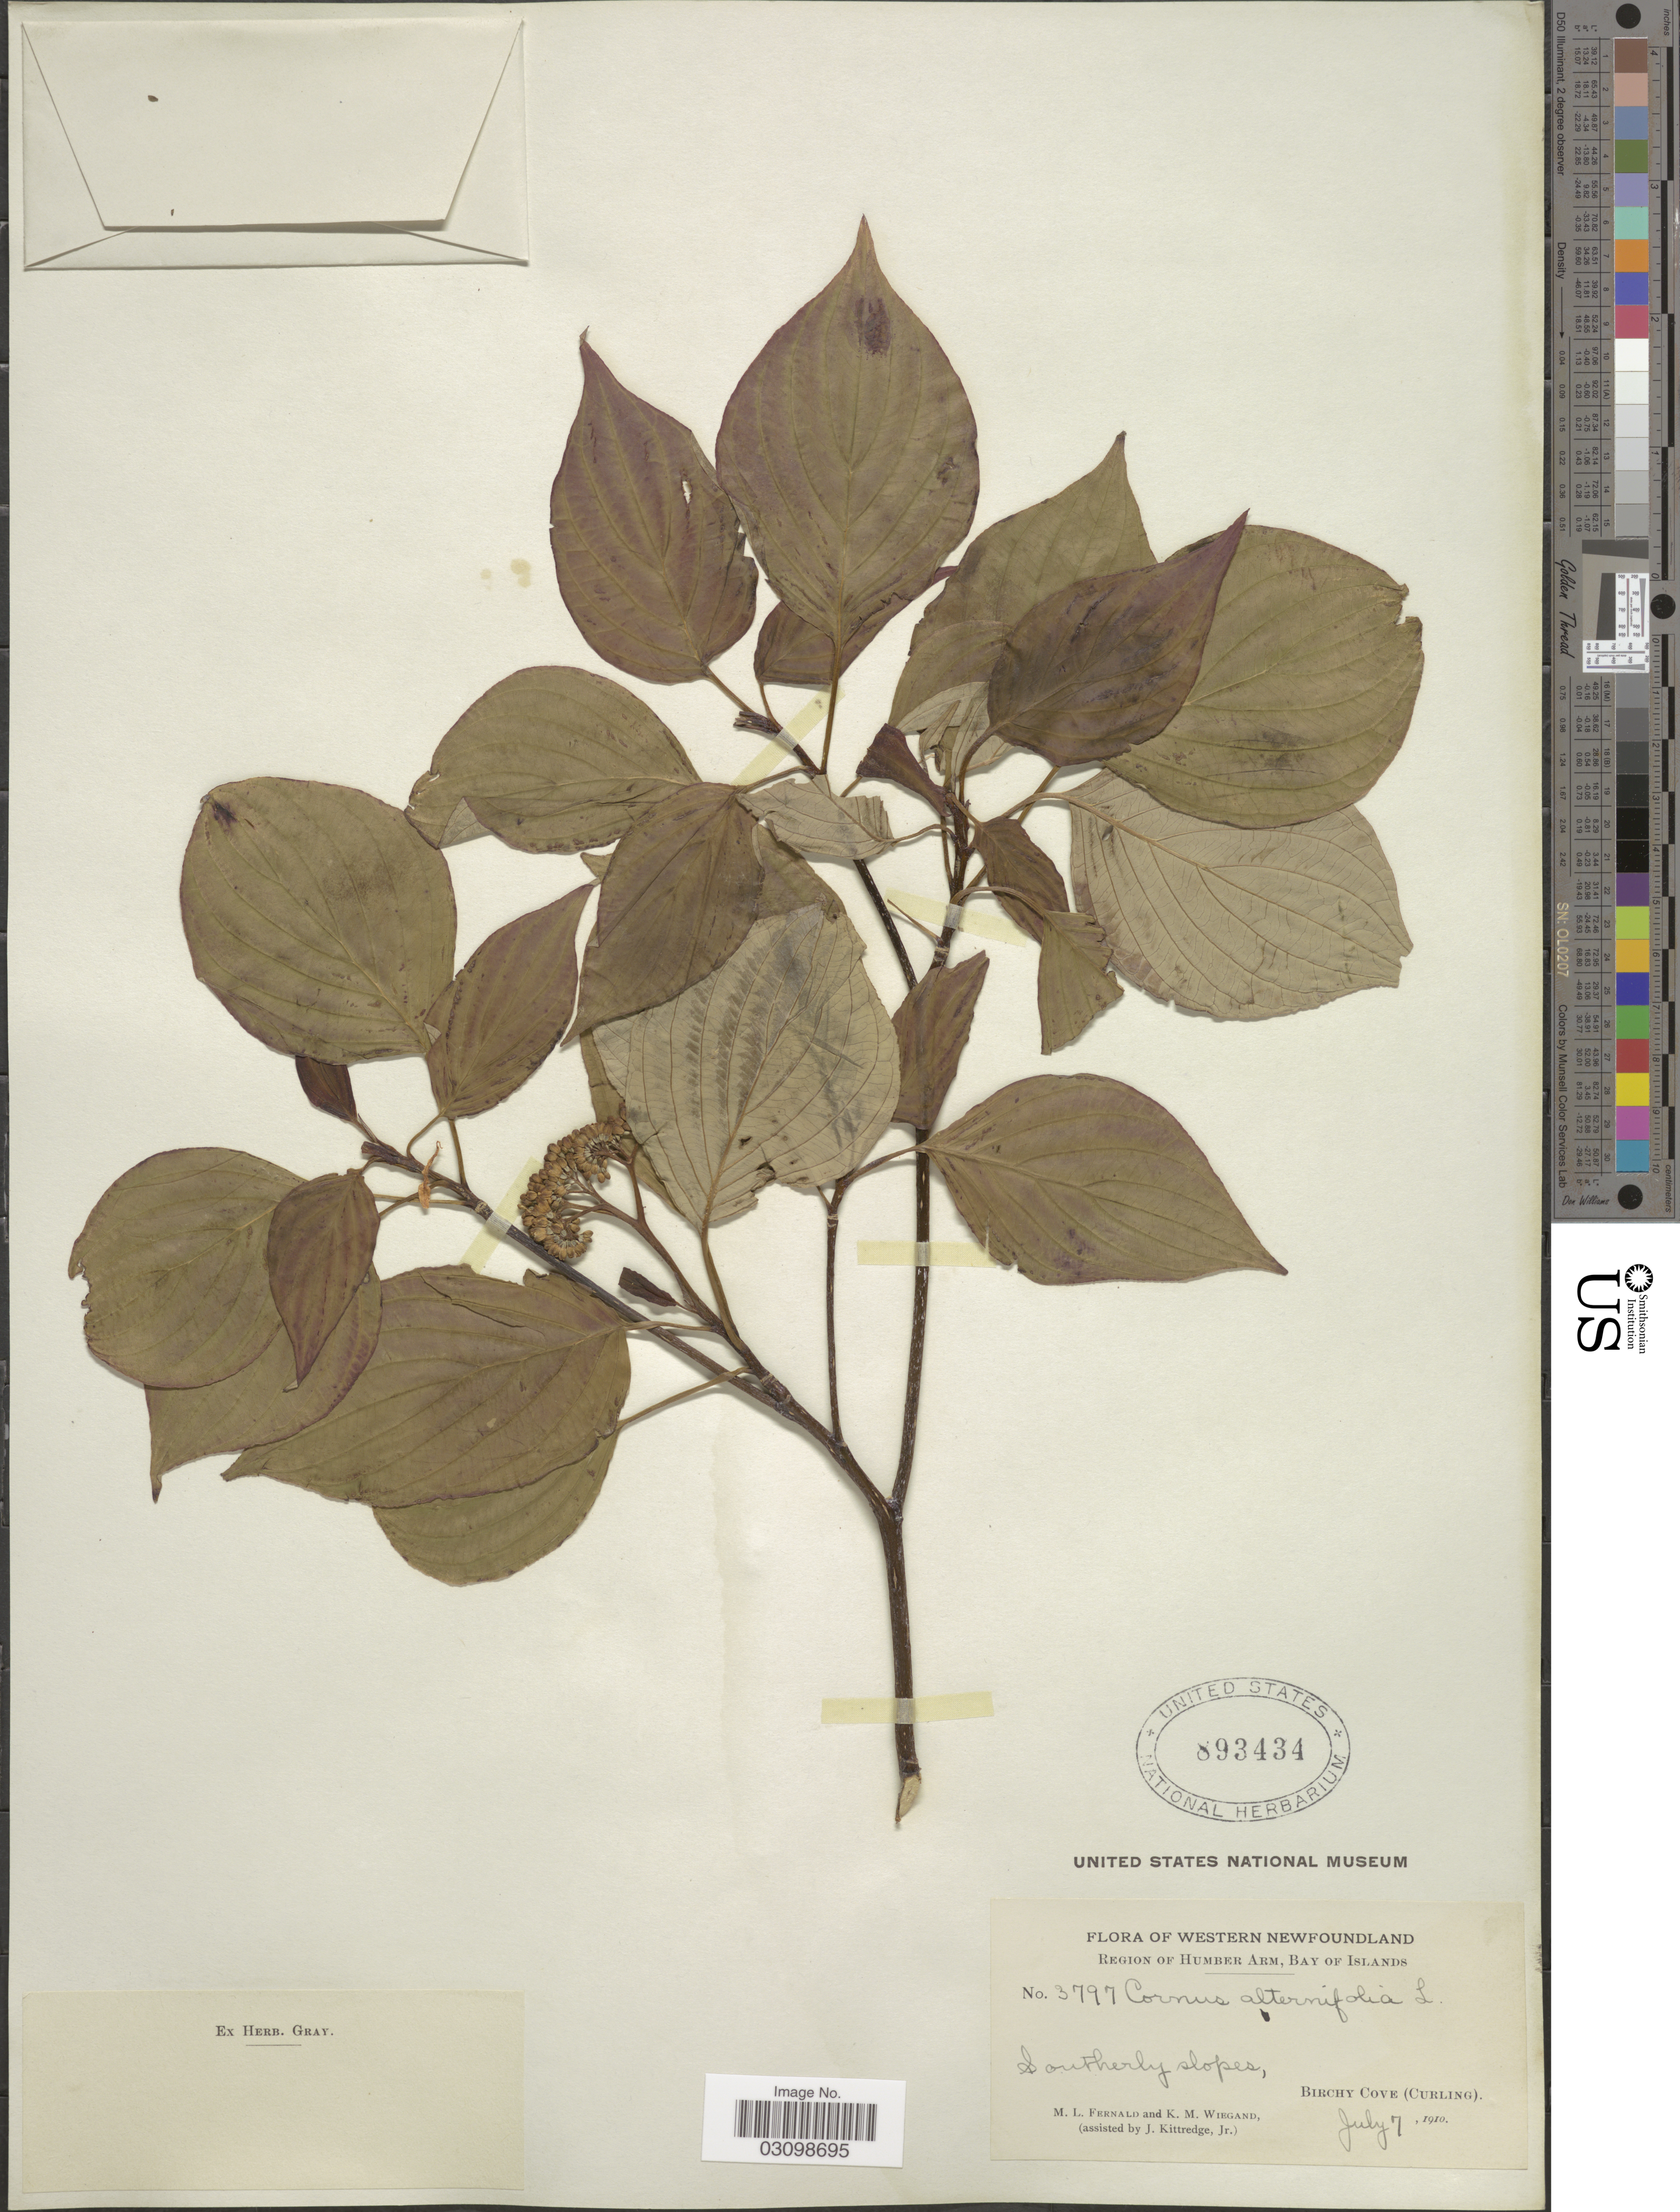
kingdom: Plantae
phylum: Tracheophyta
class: Magnoliopsida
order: Cornales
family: Cornaceae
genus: Cornus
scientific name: Cornus alternifolia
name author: L.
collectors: M. L. Fernald, K. M. Wiegand & J. Kittredge Jr.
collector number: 3797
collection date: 1910-07-07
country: Canada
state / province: Newfoundland and Labrador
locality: Western Newfoundland. Region of Humber Arm, Bay of Islands. Southerly slopes, Birchy Cove (Curling).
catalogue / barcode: US 893434